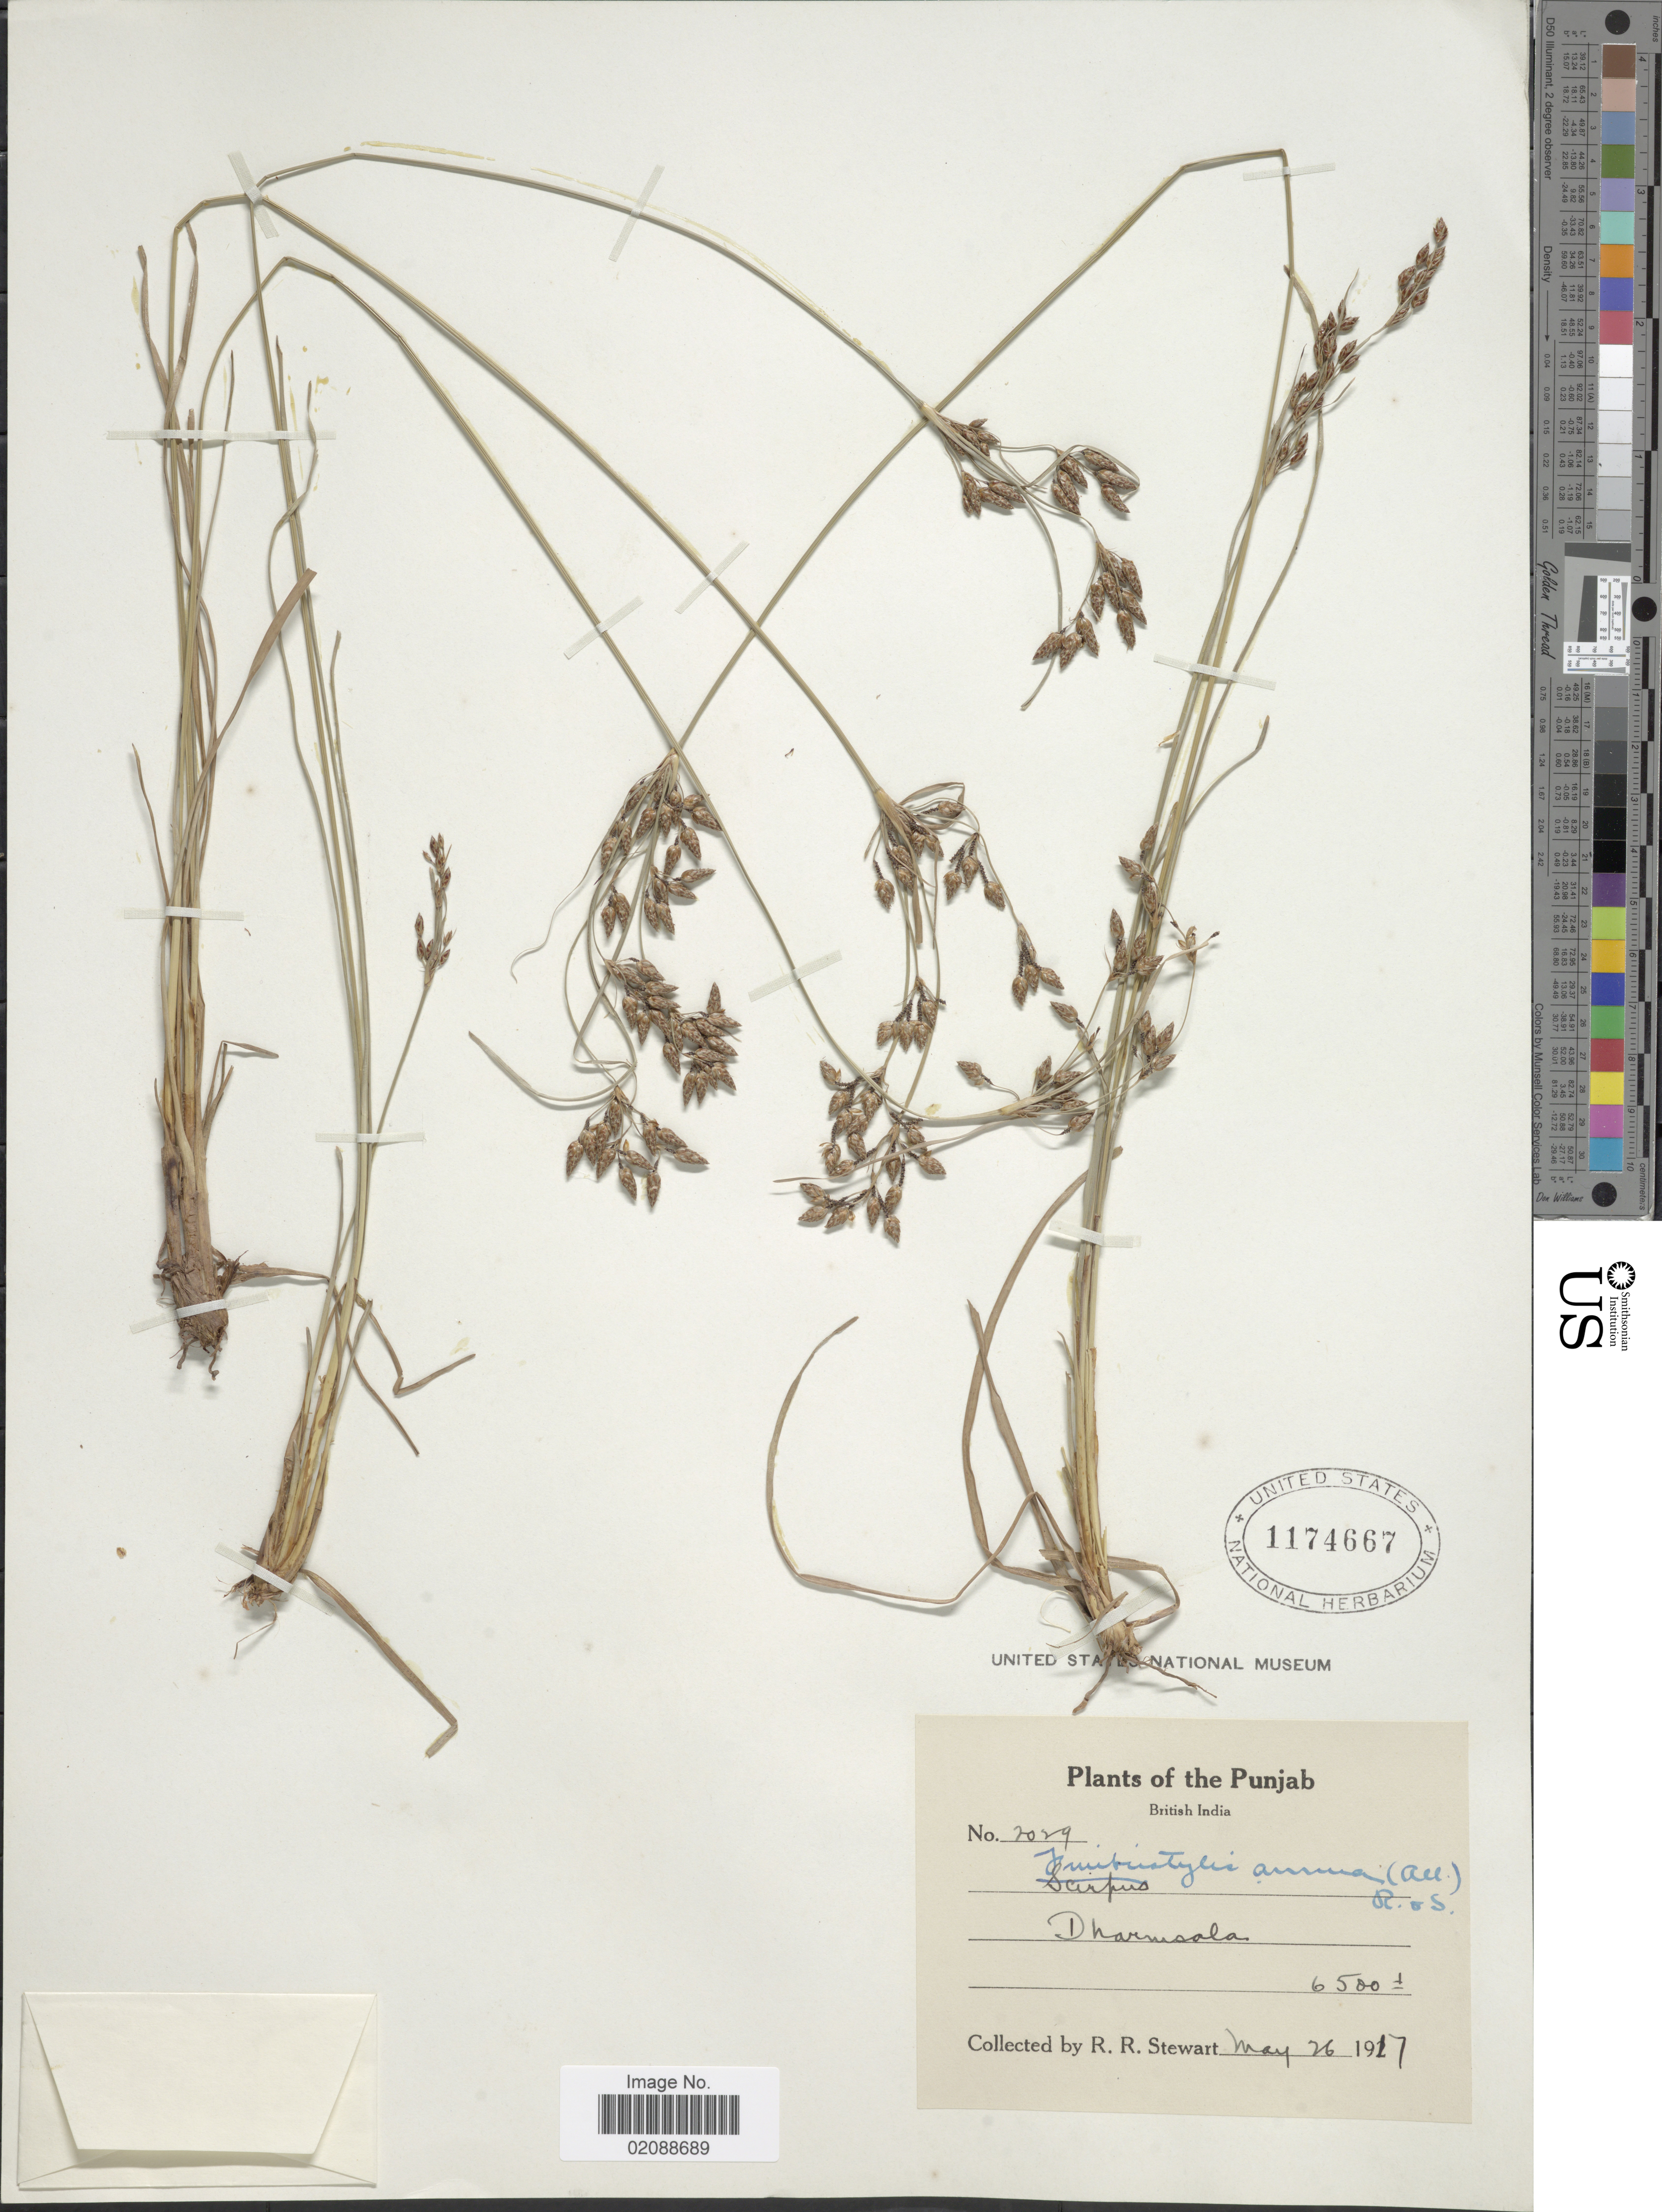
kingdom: Plantae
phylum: Tracheophyta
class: Liliopsida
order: Poales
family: Cyperaceae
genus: Fimbristylis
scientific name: Fimbristylis annua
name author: (All.) Roem. & Schult.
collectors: R. R. Stewart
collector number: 2029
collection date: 1917-05-26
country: India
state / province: Punjab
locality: British India, Dharamsala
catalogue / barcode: US 1174667